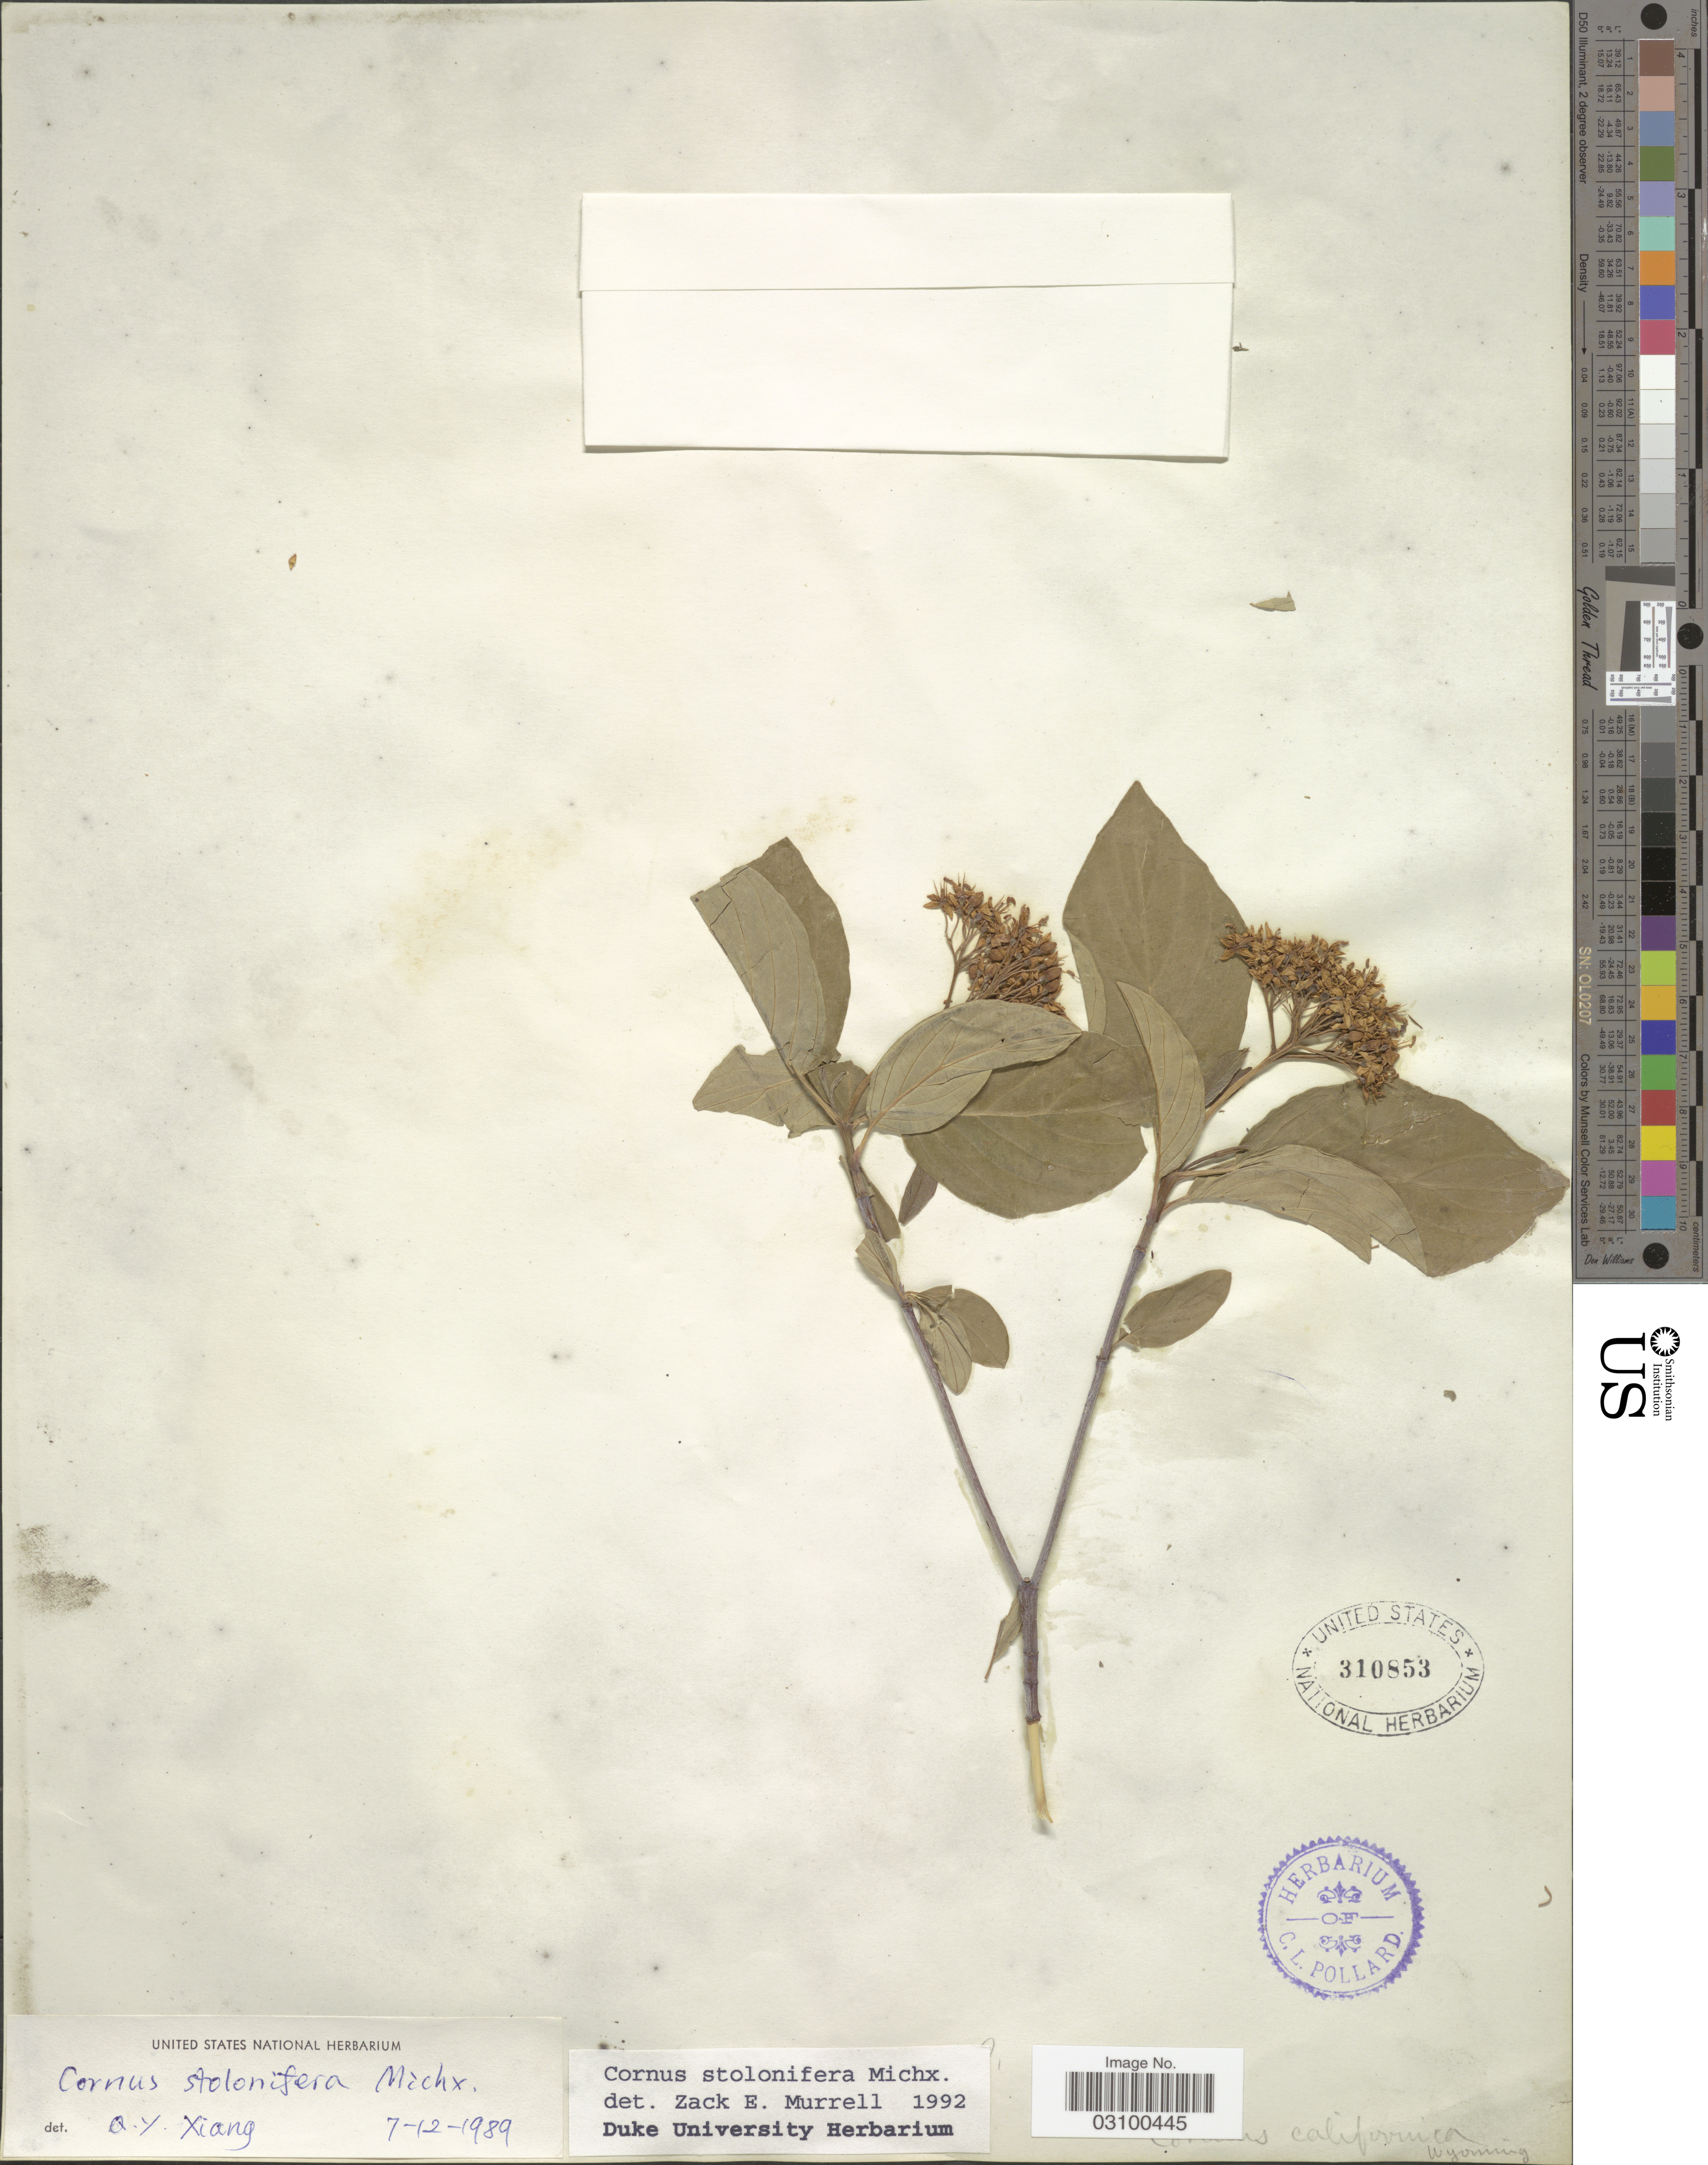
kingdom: Plantae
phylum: Tracheophyta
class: Magnoliopsida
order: Cornales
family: Cornaceae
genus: Cornus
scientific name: Cornus sericea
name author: L.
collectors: ex herb. C.L. Pollard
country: United States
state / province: Wyoming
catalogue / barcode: US 310853